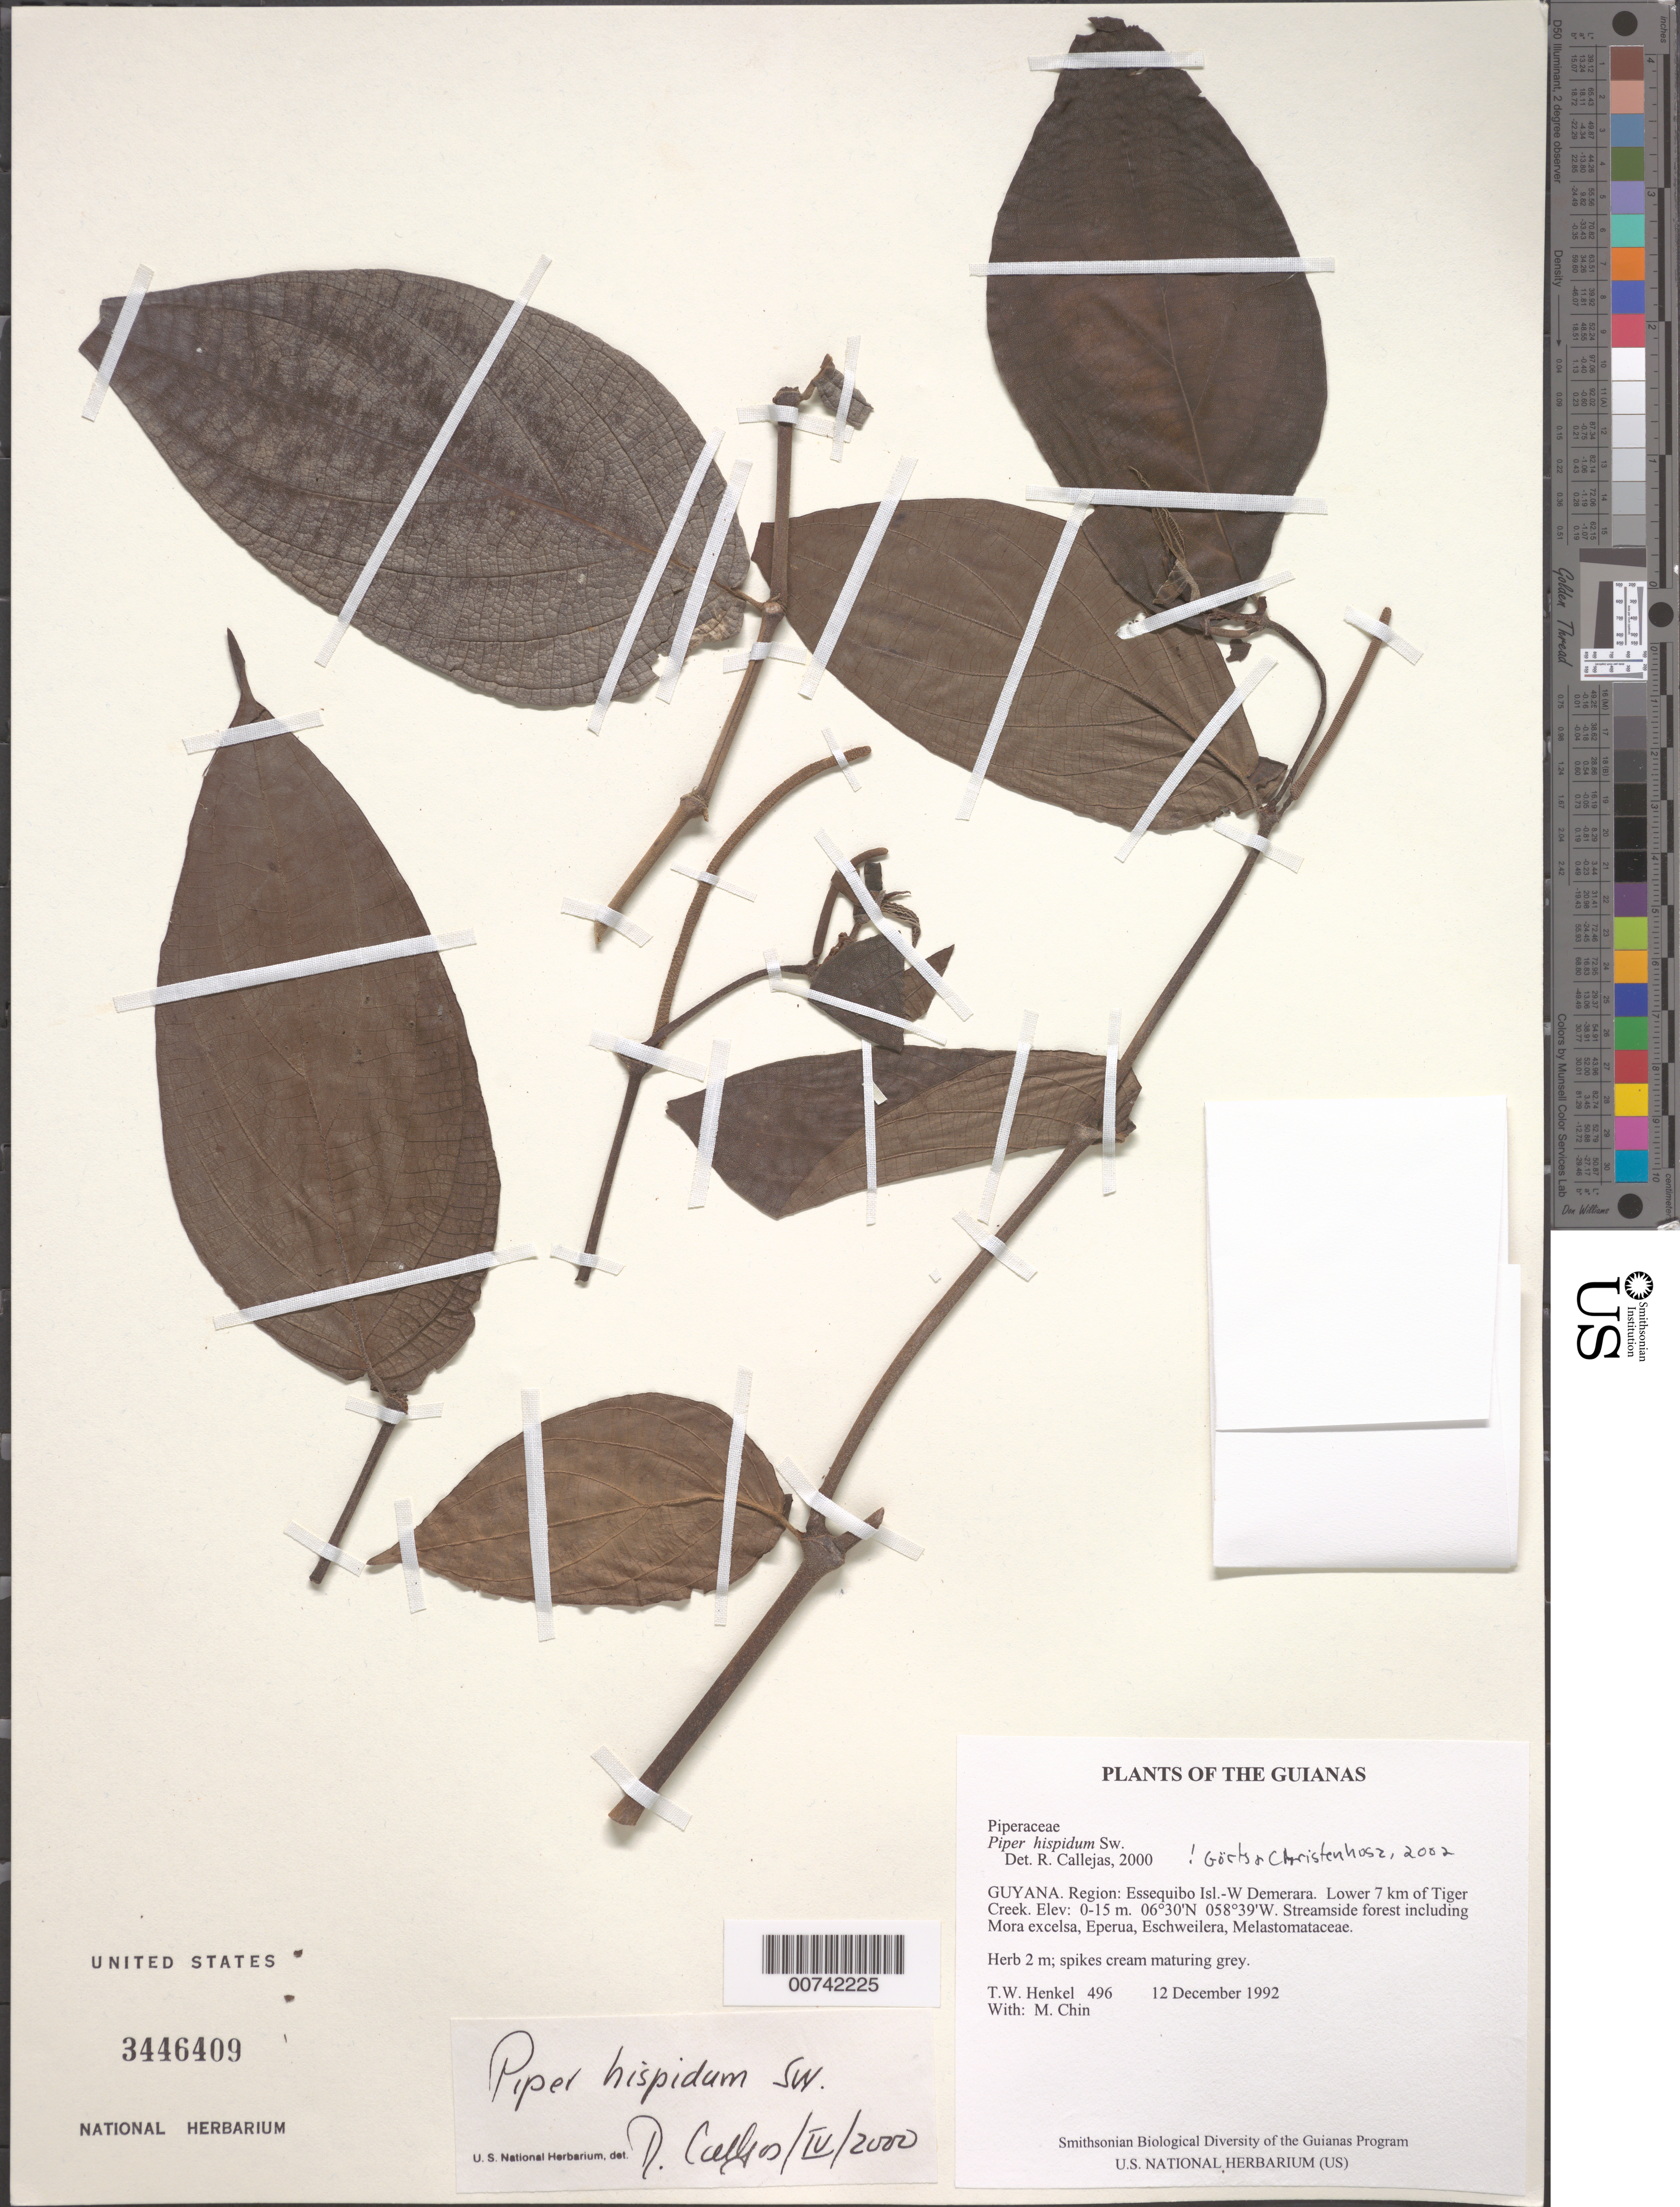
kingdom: Plantae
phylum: Tracheophyta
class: Magnoliopsida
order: Piperales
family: Piperaceae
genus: Piper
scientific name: Piper hispidum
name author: Sw.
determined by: Görts-van Rijn, A. R.; Christenhusz, M. J.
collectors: T. Henkel & M. Chin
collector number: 496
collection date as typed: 12 December 1992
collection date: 1992-12-12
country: Guyana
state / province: Essequibo Isl-W. Demerara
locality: Lower 7 km of Tiger Creek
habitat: Streamside forest including Mora excelsa, Eperua, Eschweilera, Melastomataceae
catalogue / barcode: US 3446409